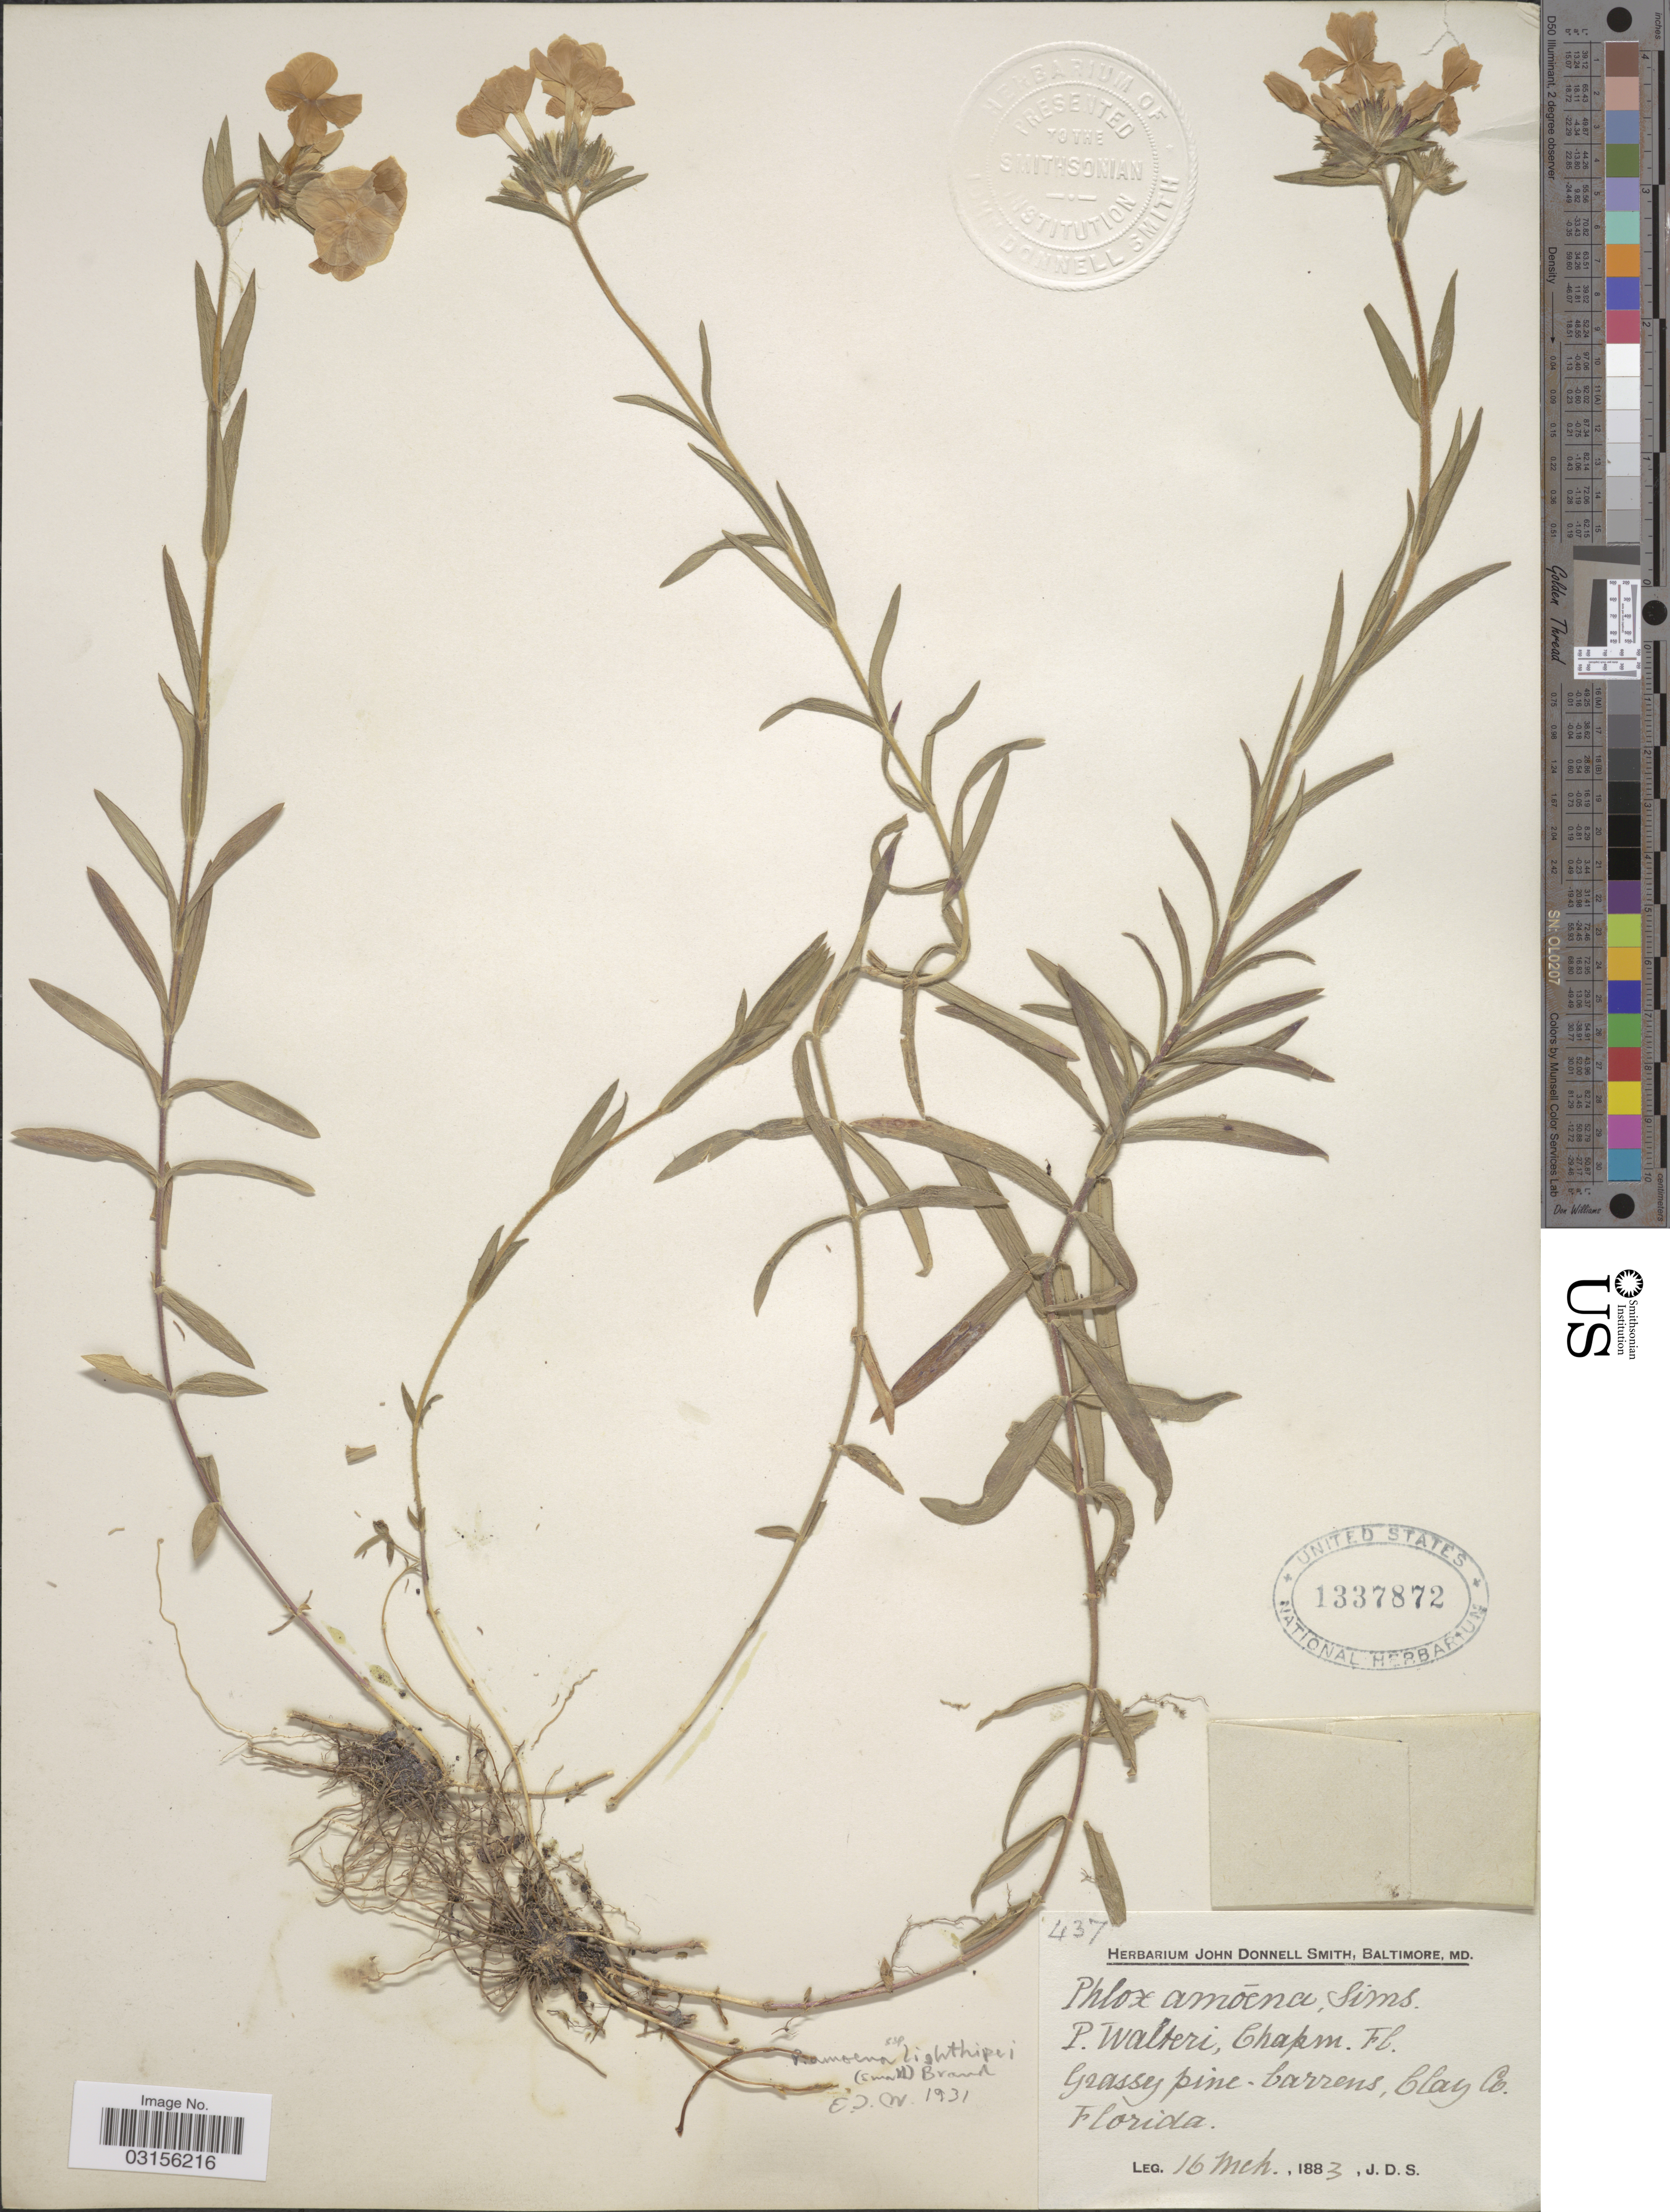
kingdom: Plantae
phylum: Tracheophyta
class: Magnoliopsida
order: Ericales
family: Polemoniaceae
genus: Phlox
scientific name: Phlox amoena subsp. lighthipei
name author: (Small) Wherry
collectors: J. Donnell Smith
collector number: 437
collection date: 1883-03-16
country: United States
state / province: Florida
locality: Clay Co.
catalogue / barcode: US 1337872